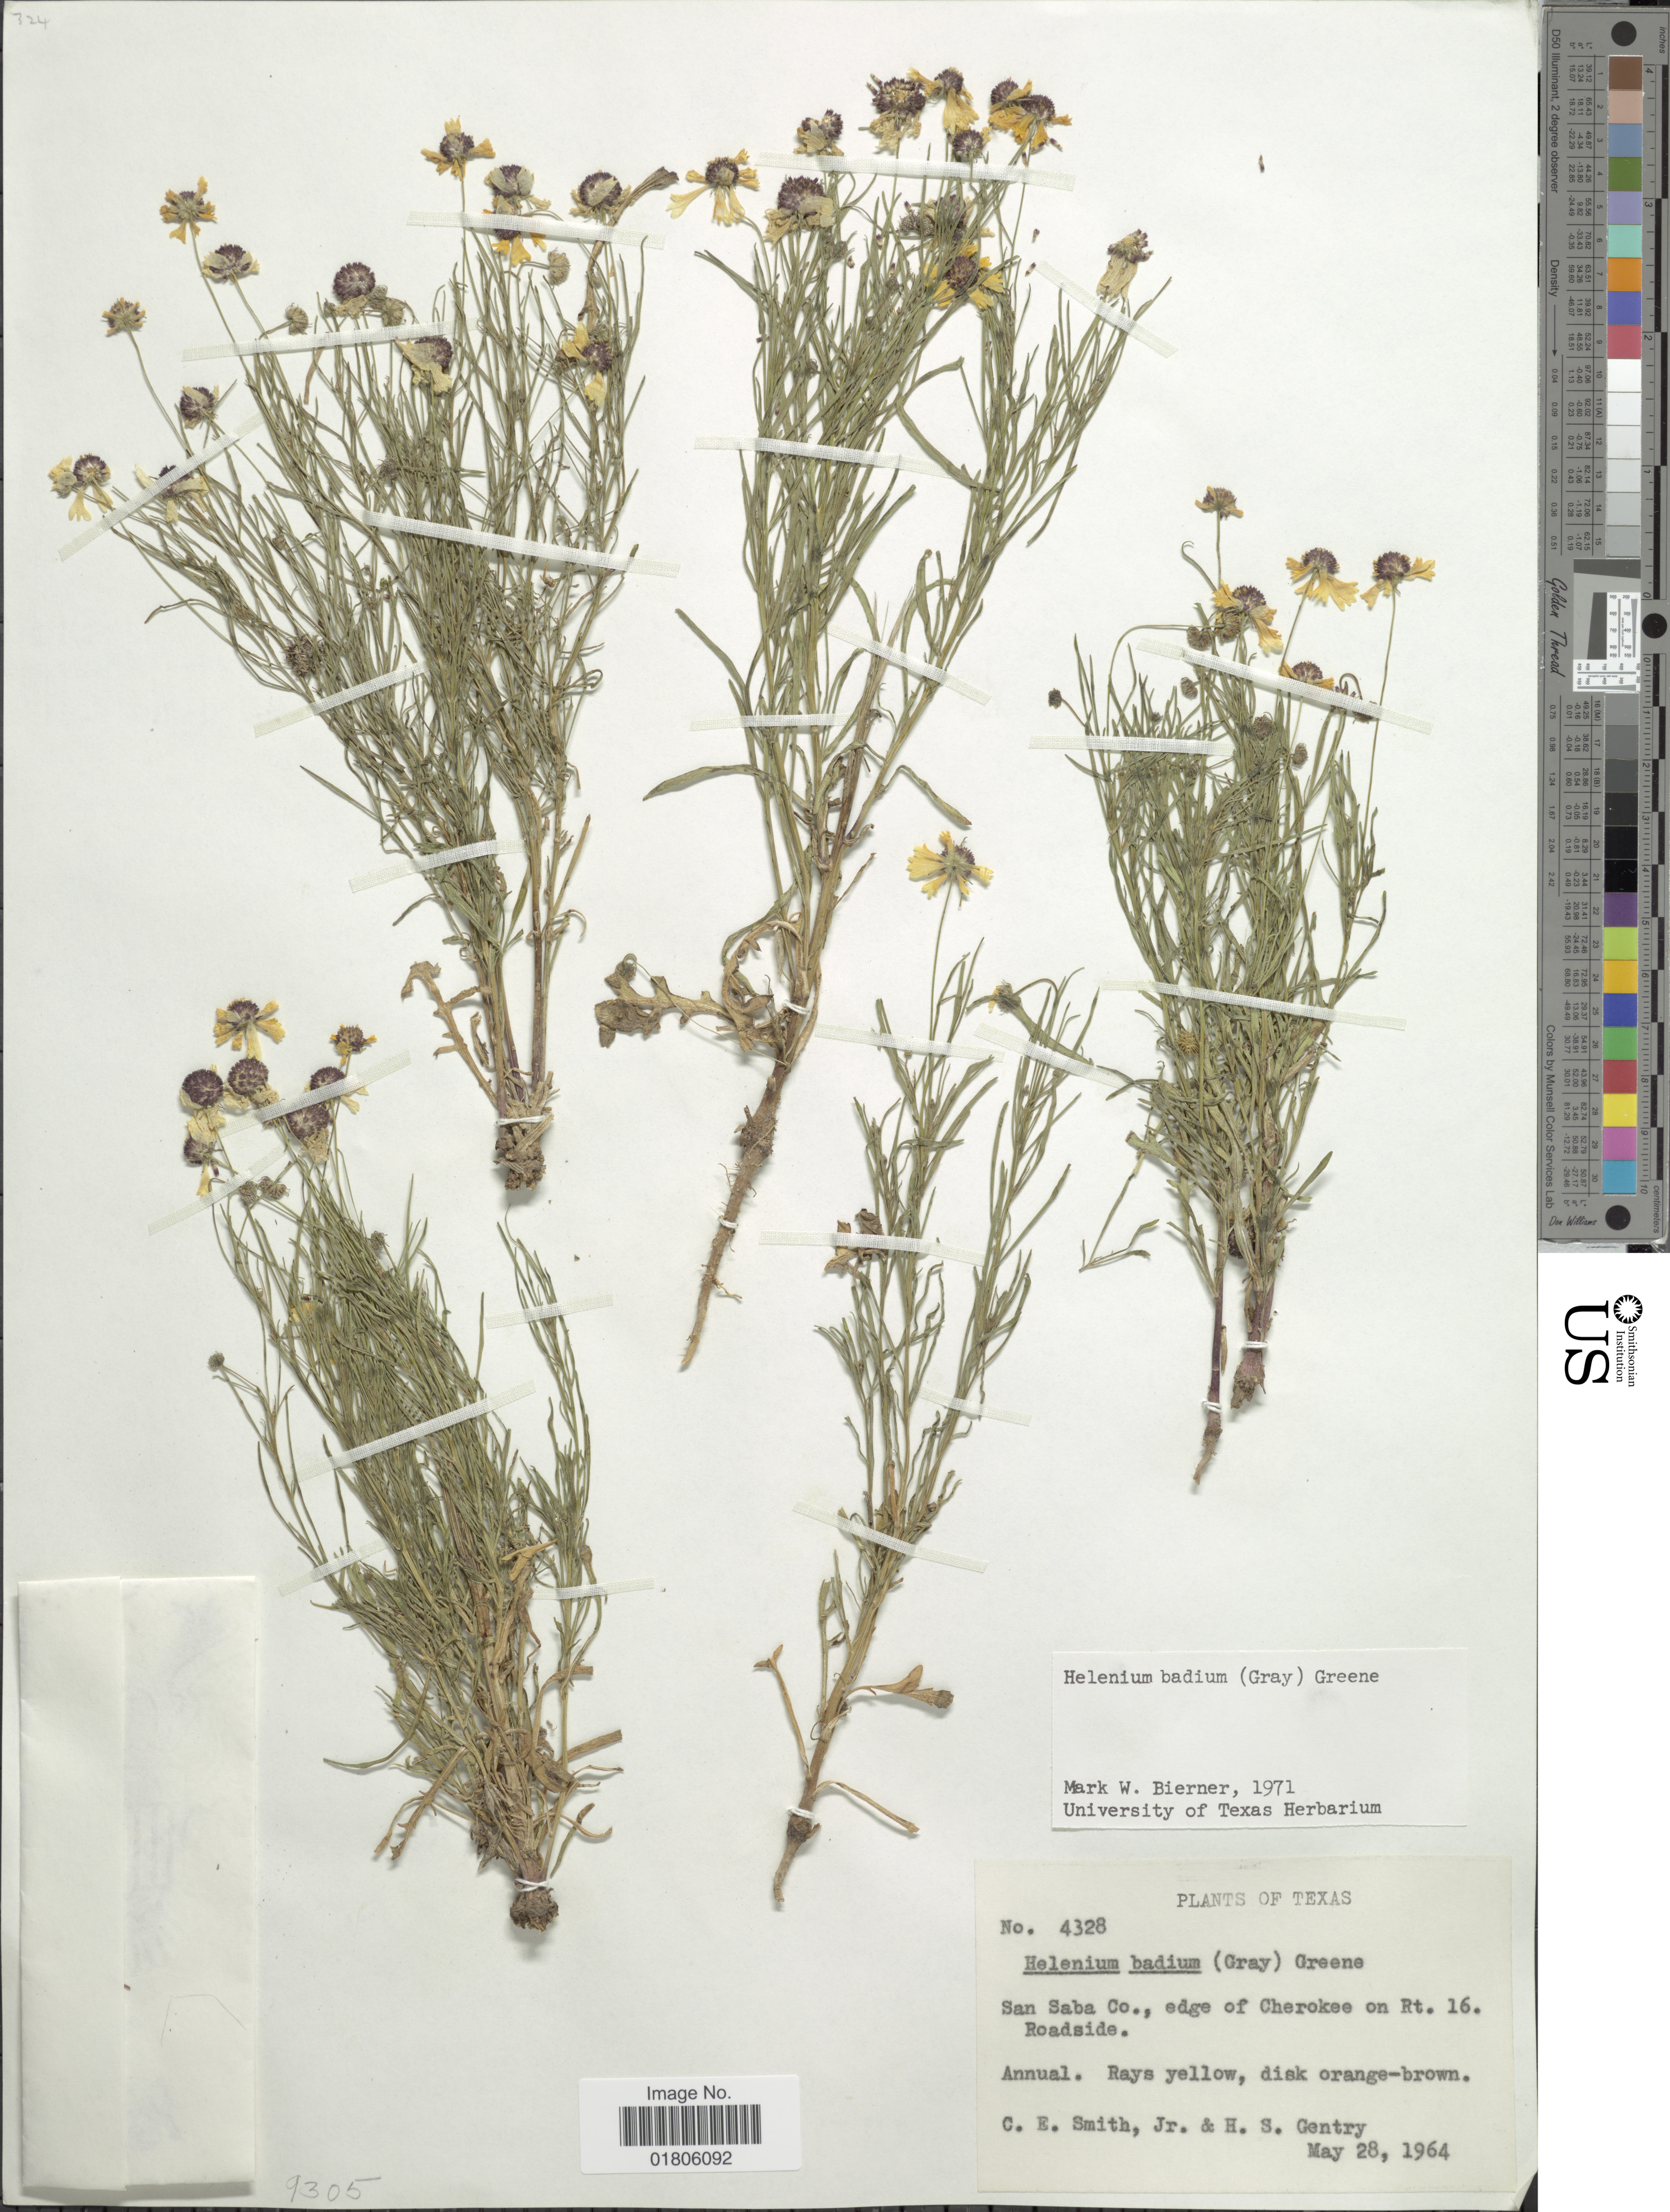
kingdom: Plantae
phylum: Tracheophyta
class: Magnoliopsida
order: Asterales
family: Asteraceae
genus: Helenium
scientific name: Helenium badium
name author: (A. Gray) Greene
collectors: C. E. Smith Jr. & H. S. Gentry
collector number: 4328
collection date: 1964-05-28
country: United States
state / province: Texas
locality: San Saba Co., edge of Cherokee on Rt. 16